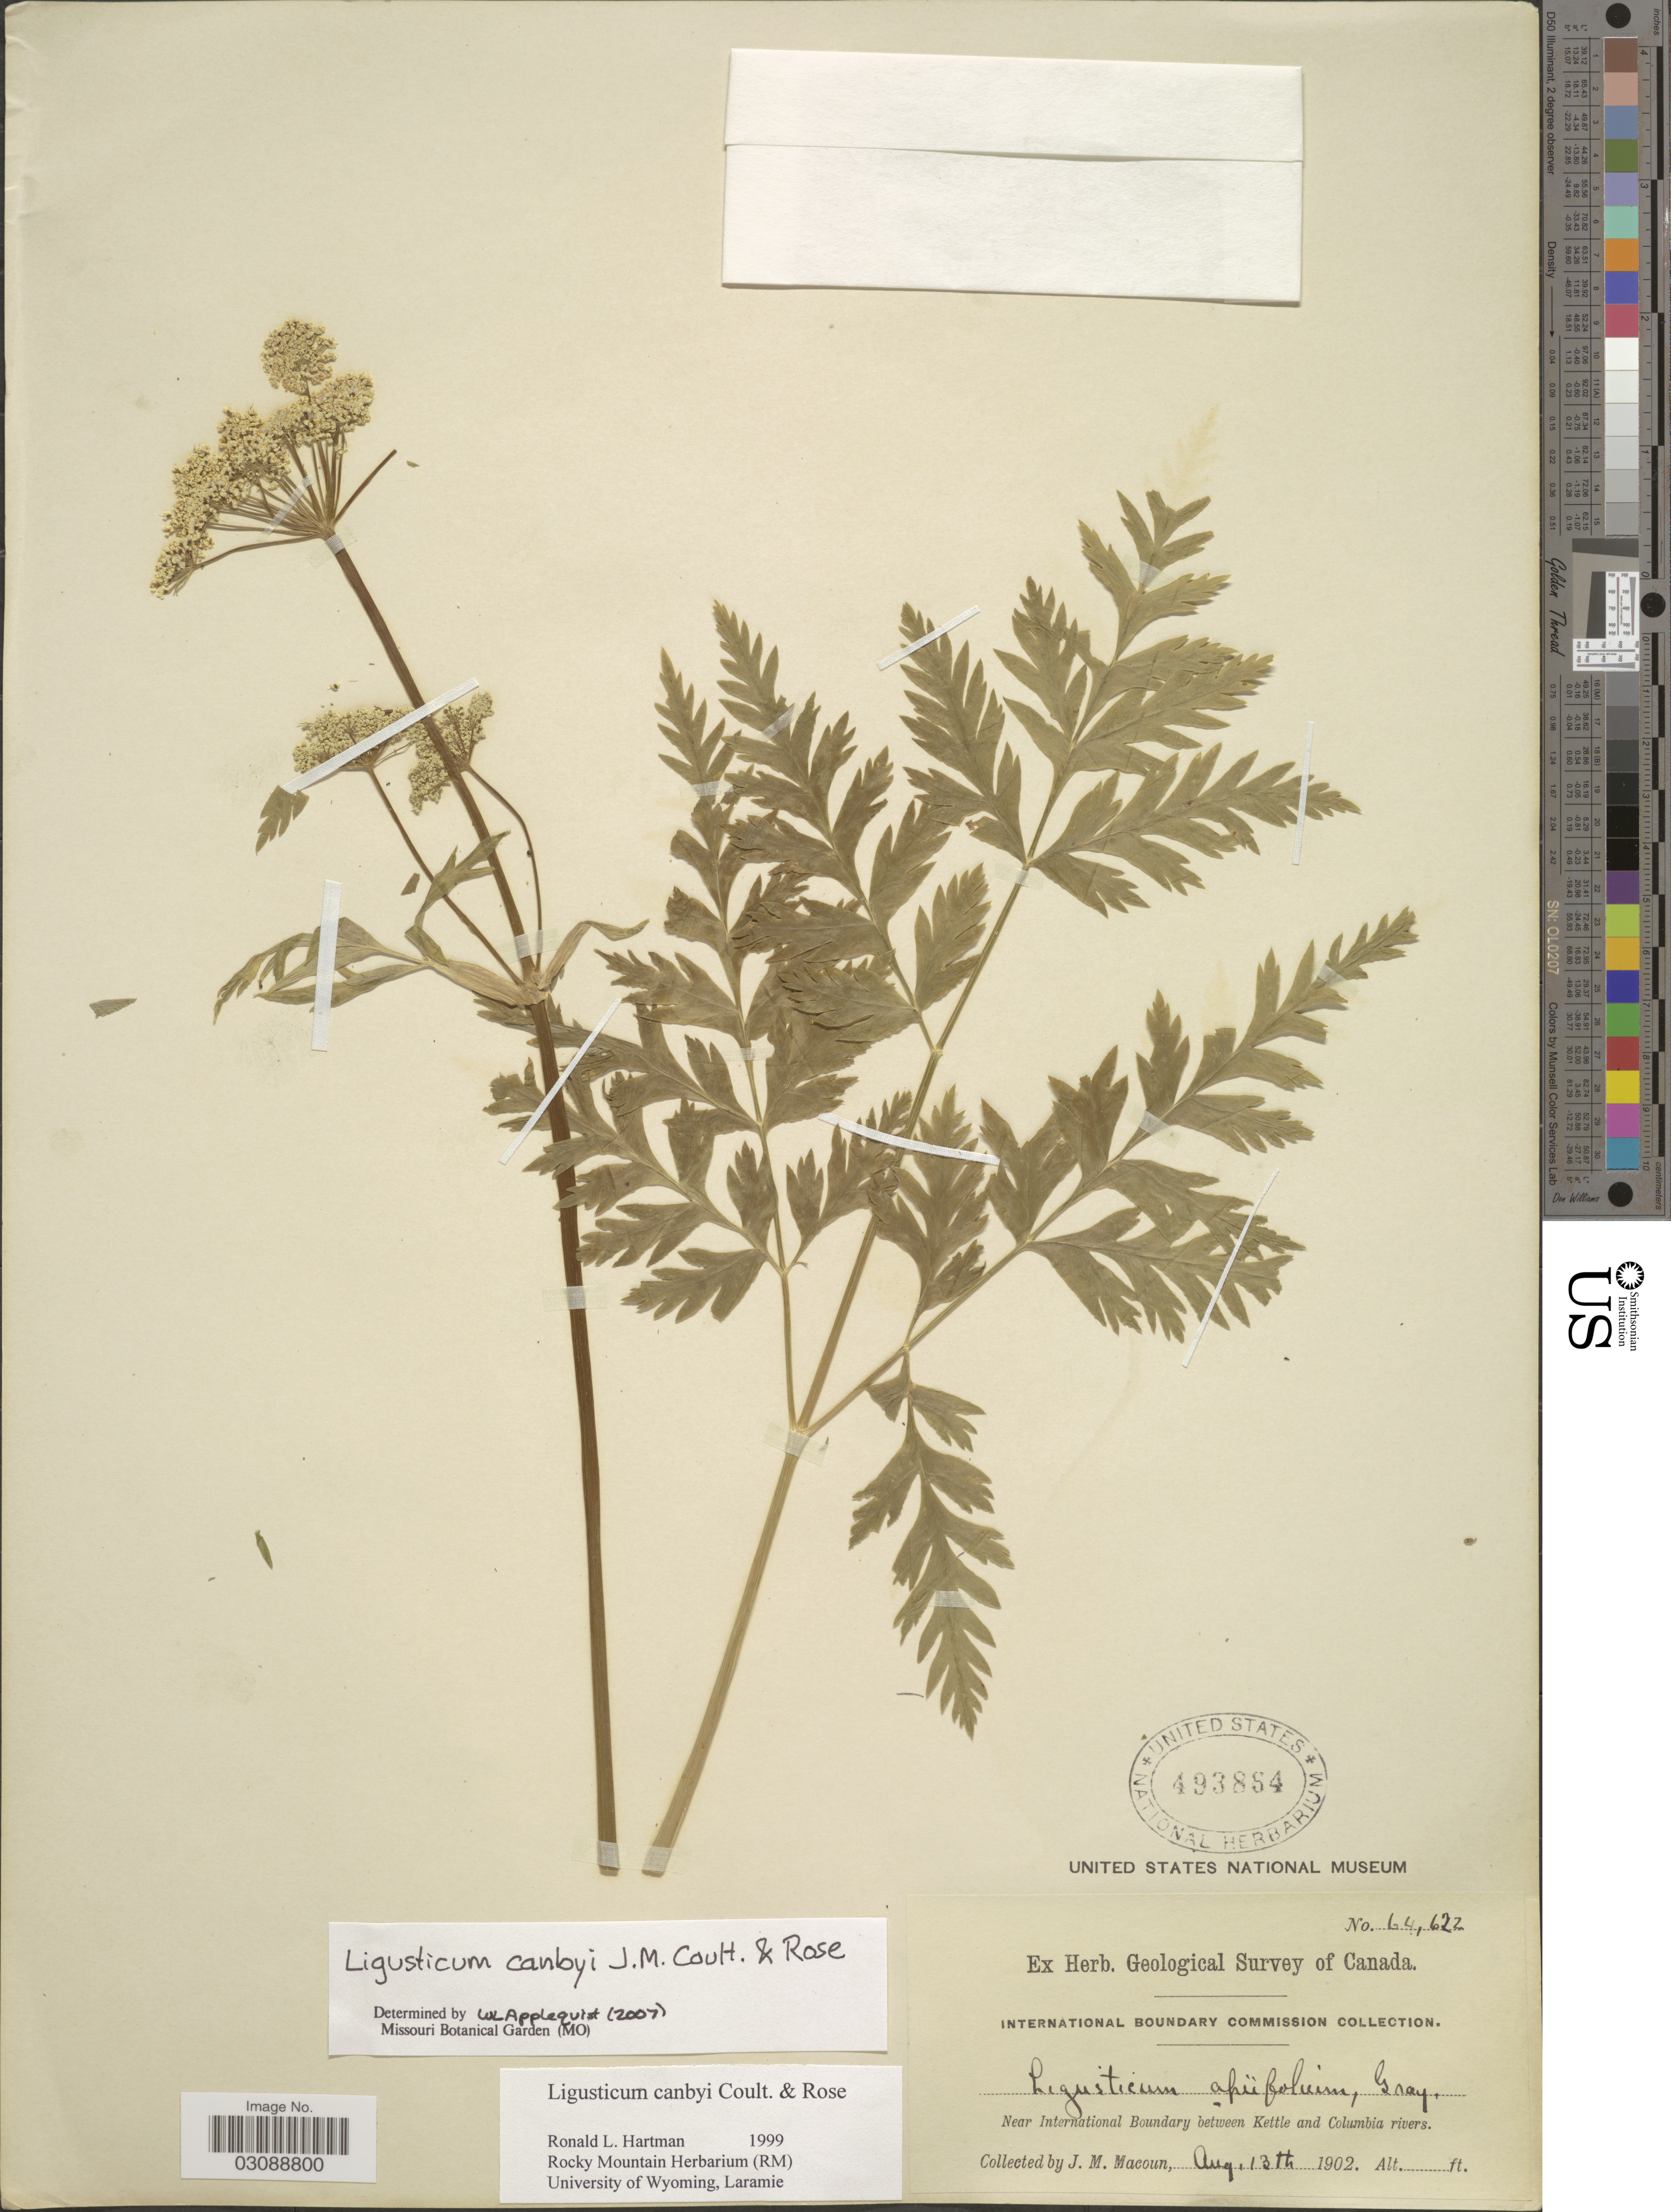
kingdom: Plantae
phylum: Tracheophyta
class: Magnoliopsida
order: Apiales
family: Apiaceae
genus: Ligusticum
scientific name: Ligusticum canbyi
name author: J.M. Coult. & Rose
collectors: J. M. Macoun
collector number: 64622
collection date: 1902-08-13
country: Canada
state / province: British Columbia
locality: Near International Boundary between Kettle and Columbia rivers.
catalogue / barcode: US 493854